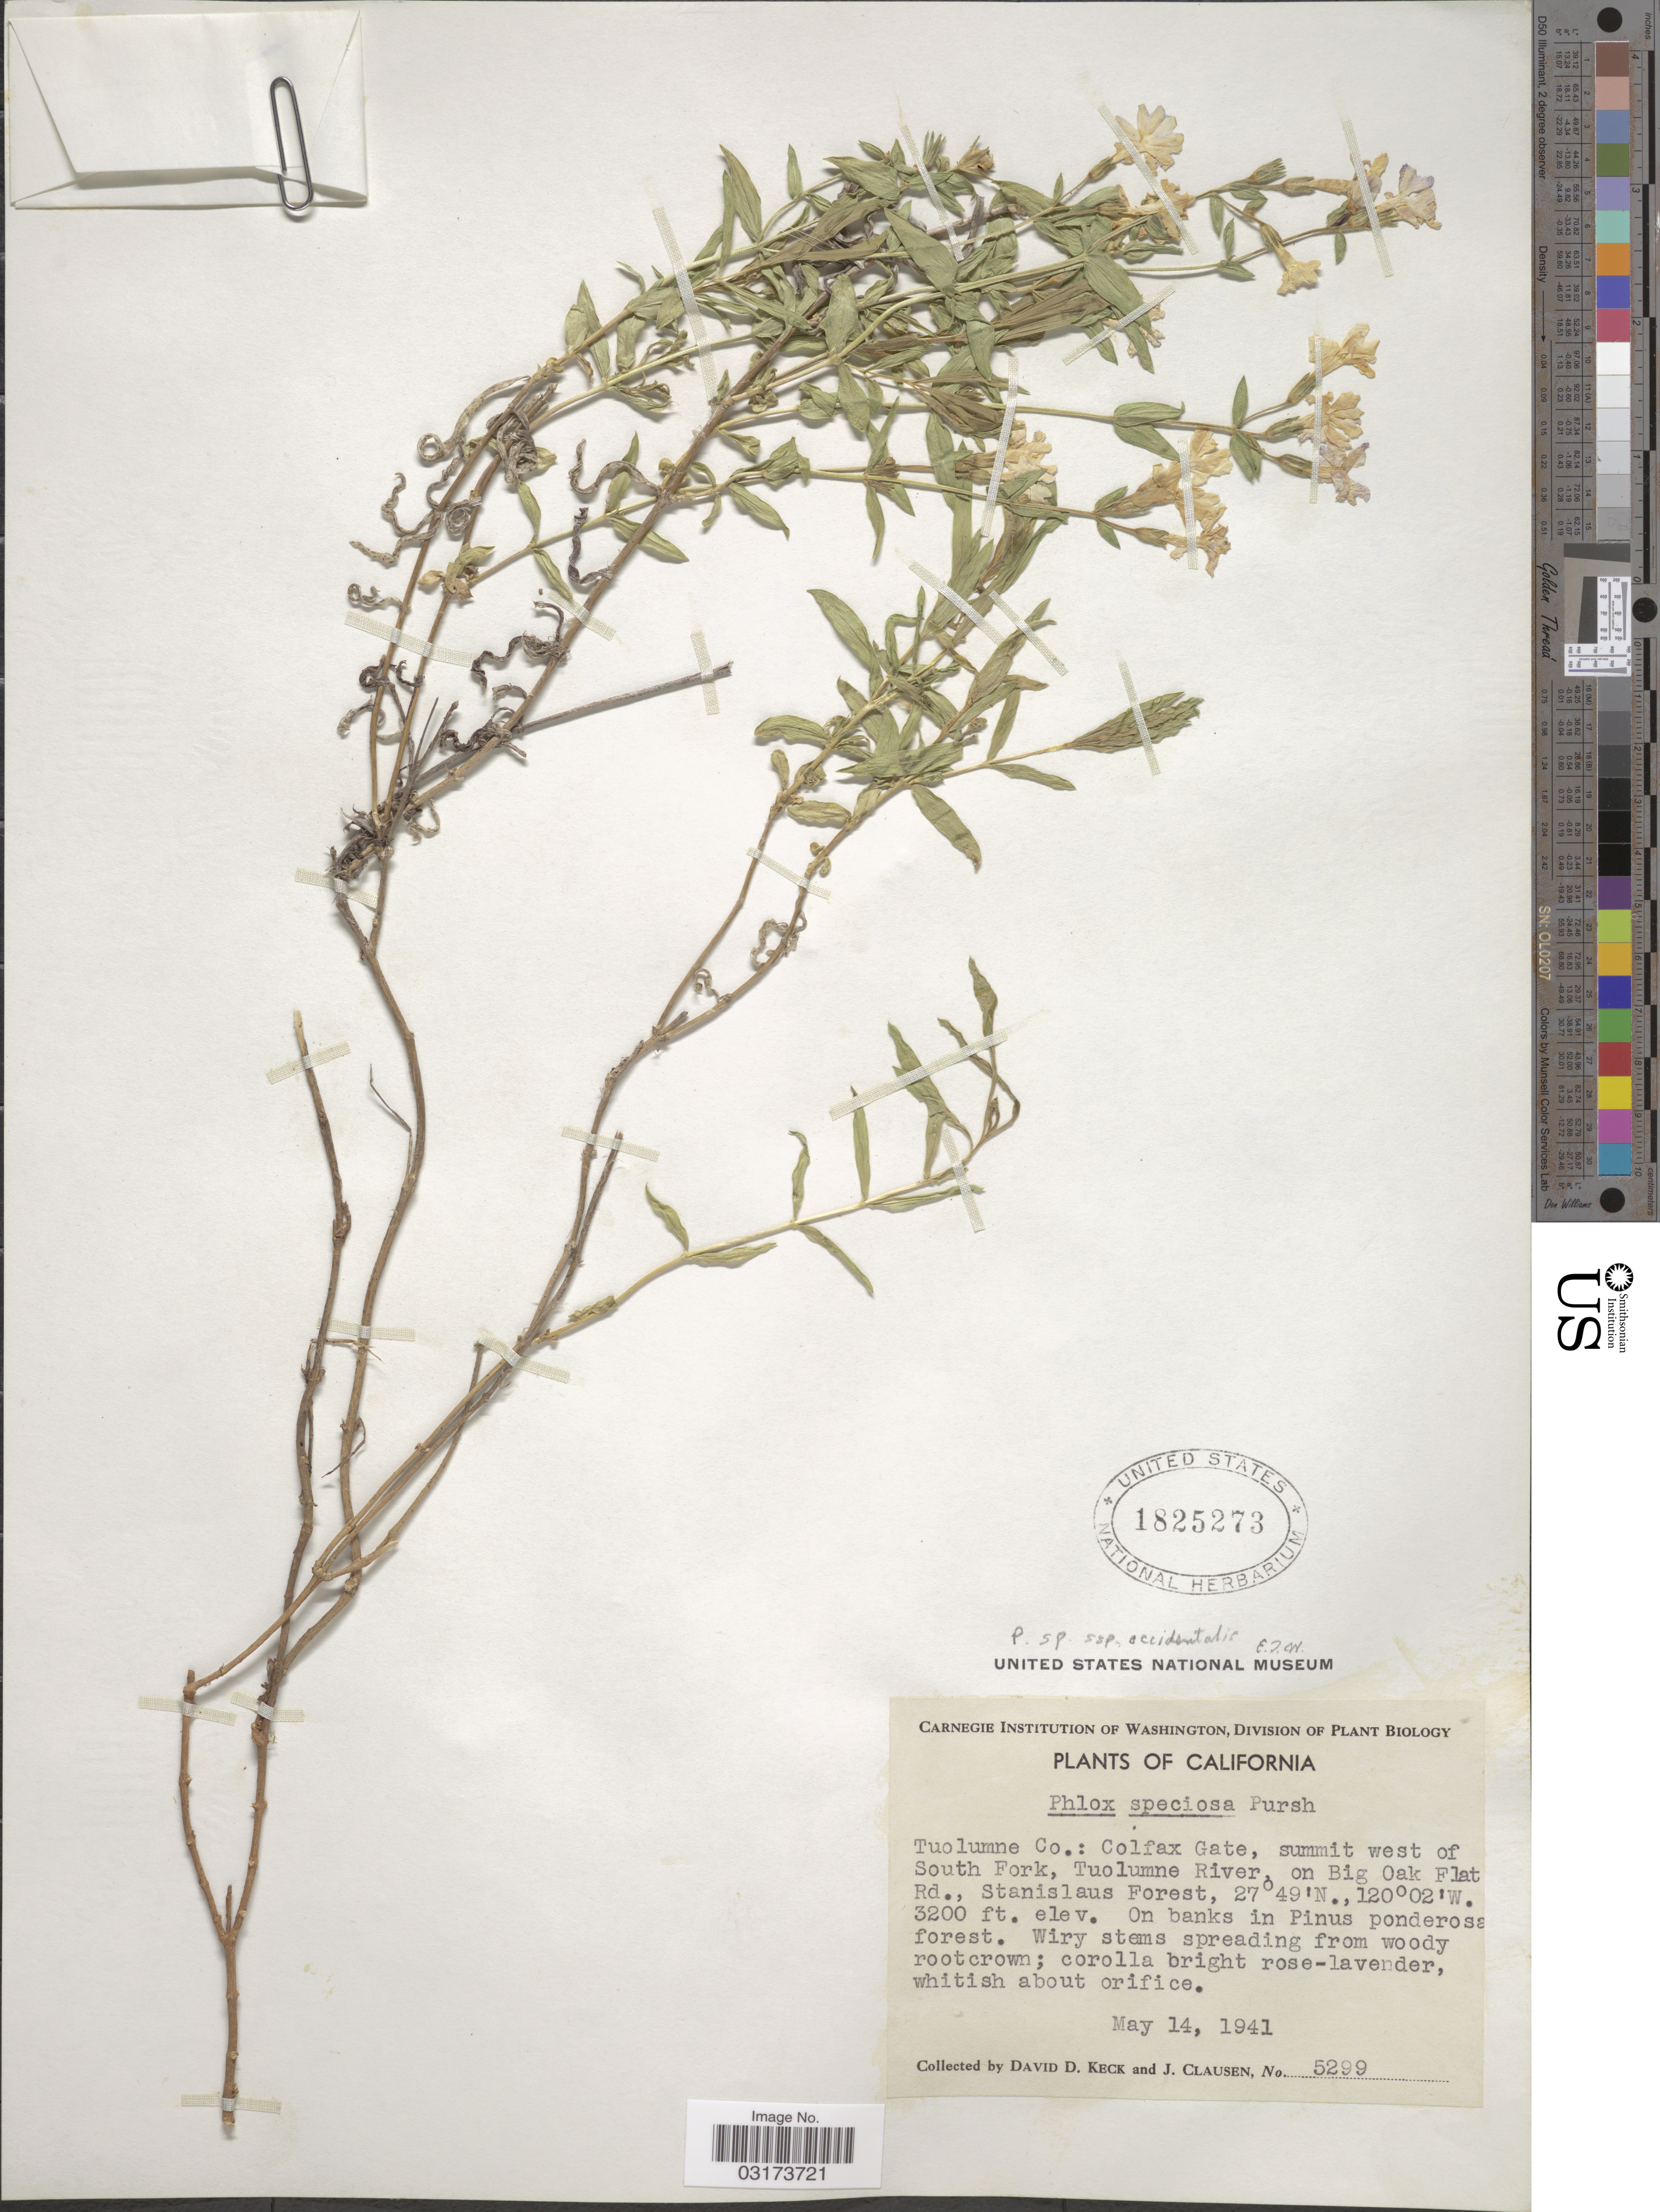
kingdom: Plantae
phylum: Tracheophyta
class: Magnoliopsida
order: Ericales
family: Polemoniaceae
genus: Phlox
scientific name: Phlox speciosa subsp. occidentalis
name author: (Durand ex Torr.) Wherry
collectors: D. D. Keck & J. Clausen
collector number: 5299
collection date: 1941-04-14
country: United States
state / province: California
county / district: Tuolumne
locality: Tuolumne Co.: Colfax Gate, summit west of South Fork, Tuolumne River, on Big Oak Flat Rd., Stanislaus Forest.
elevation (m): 975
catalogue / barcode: US 1825273